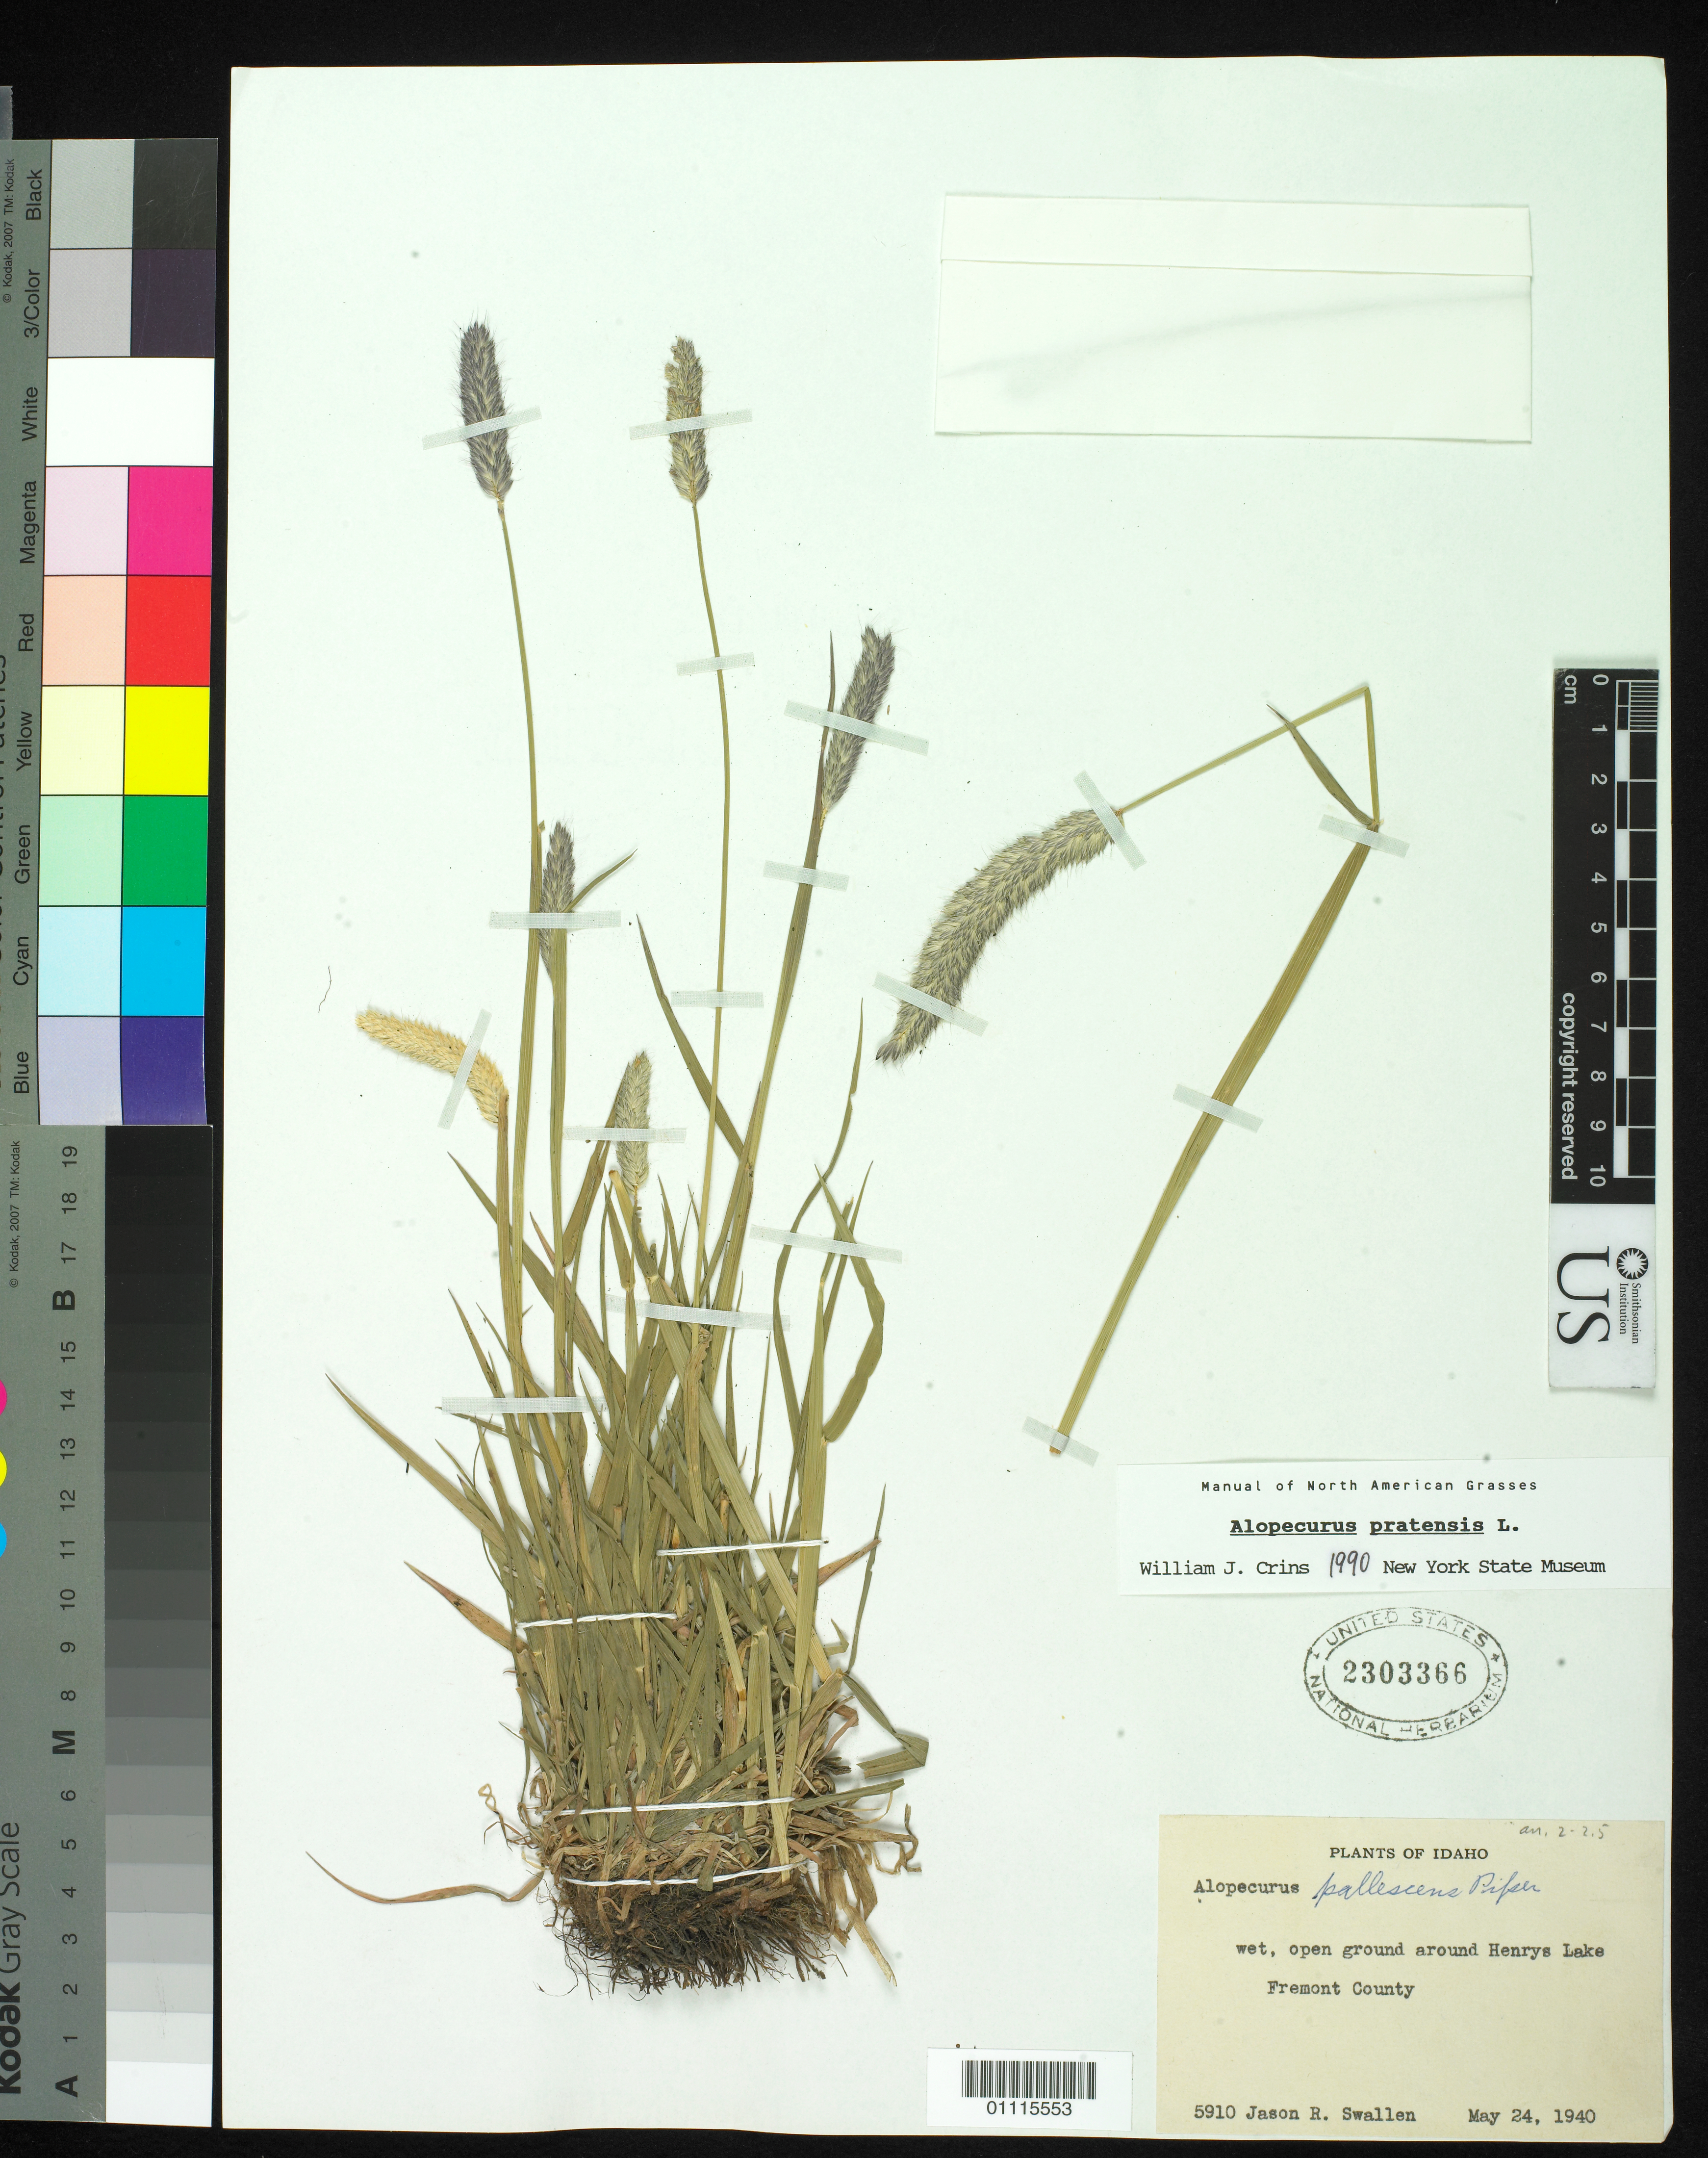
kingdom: Plantae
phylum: Tracheophyta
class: Liliopsida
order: Poales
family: Poaceae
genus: Alopecurus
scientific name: Alopecurus pratensis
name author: L.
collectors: J. R. Swallen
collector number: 5910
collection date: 1940-05-24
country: United States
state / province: Idaho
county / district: Fremont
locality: around Henrys Lake.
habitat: Wet, open ground.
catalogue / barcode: US 2303366